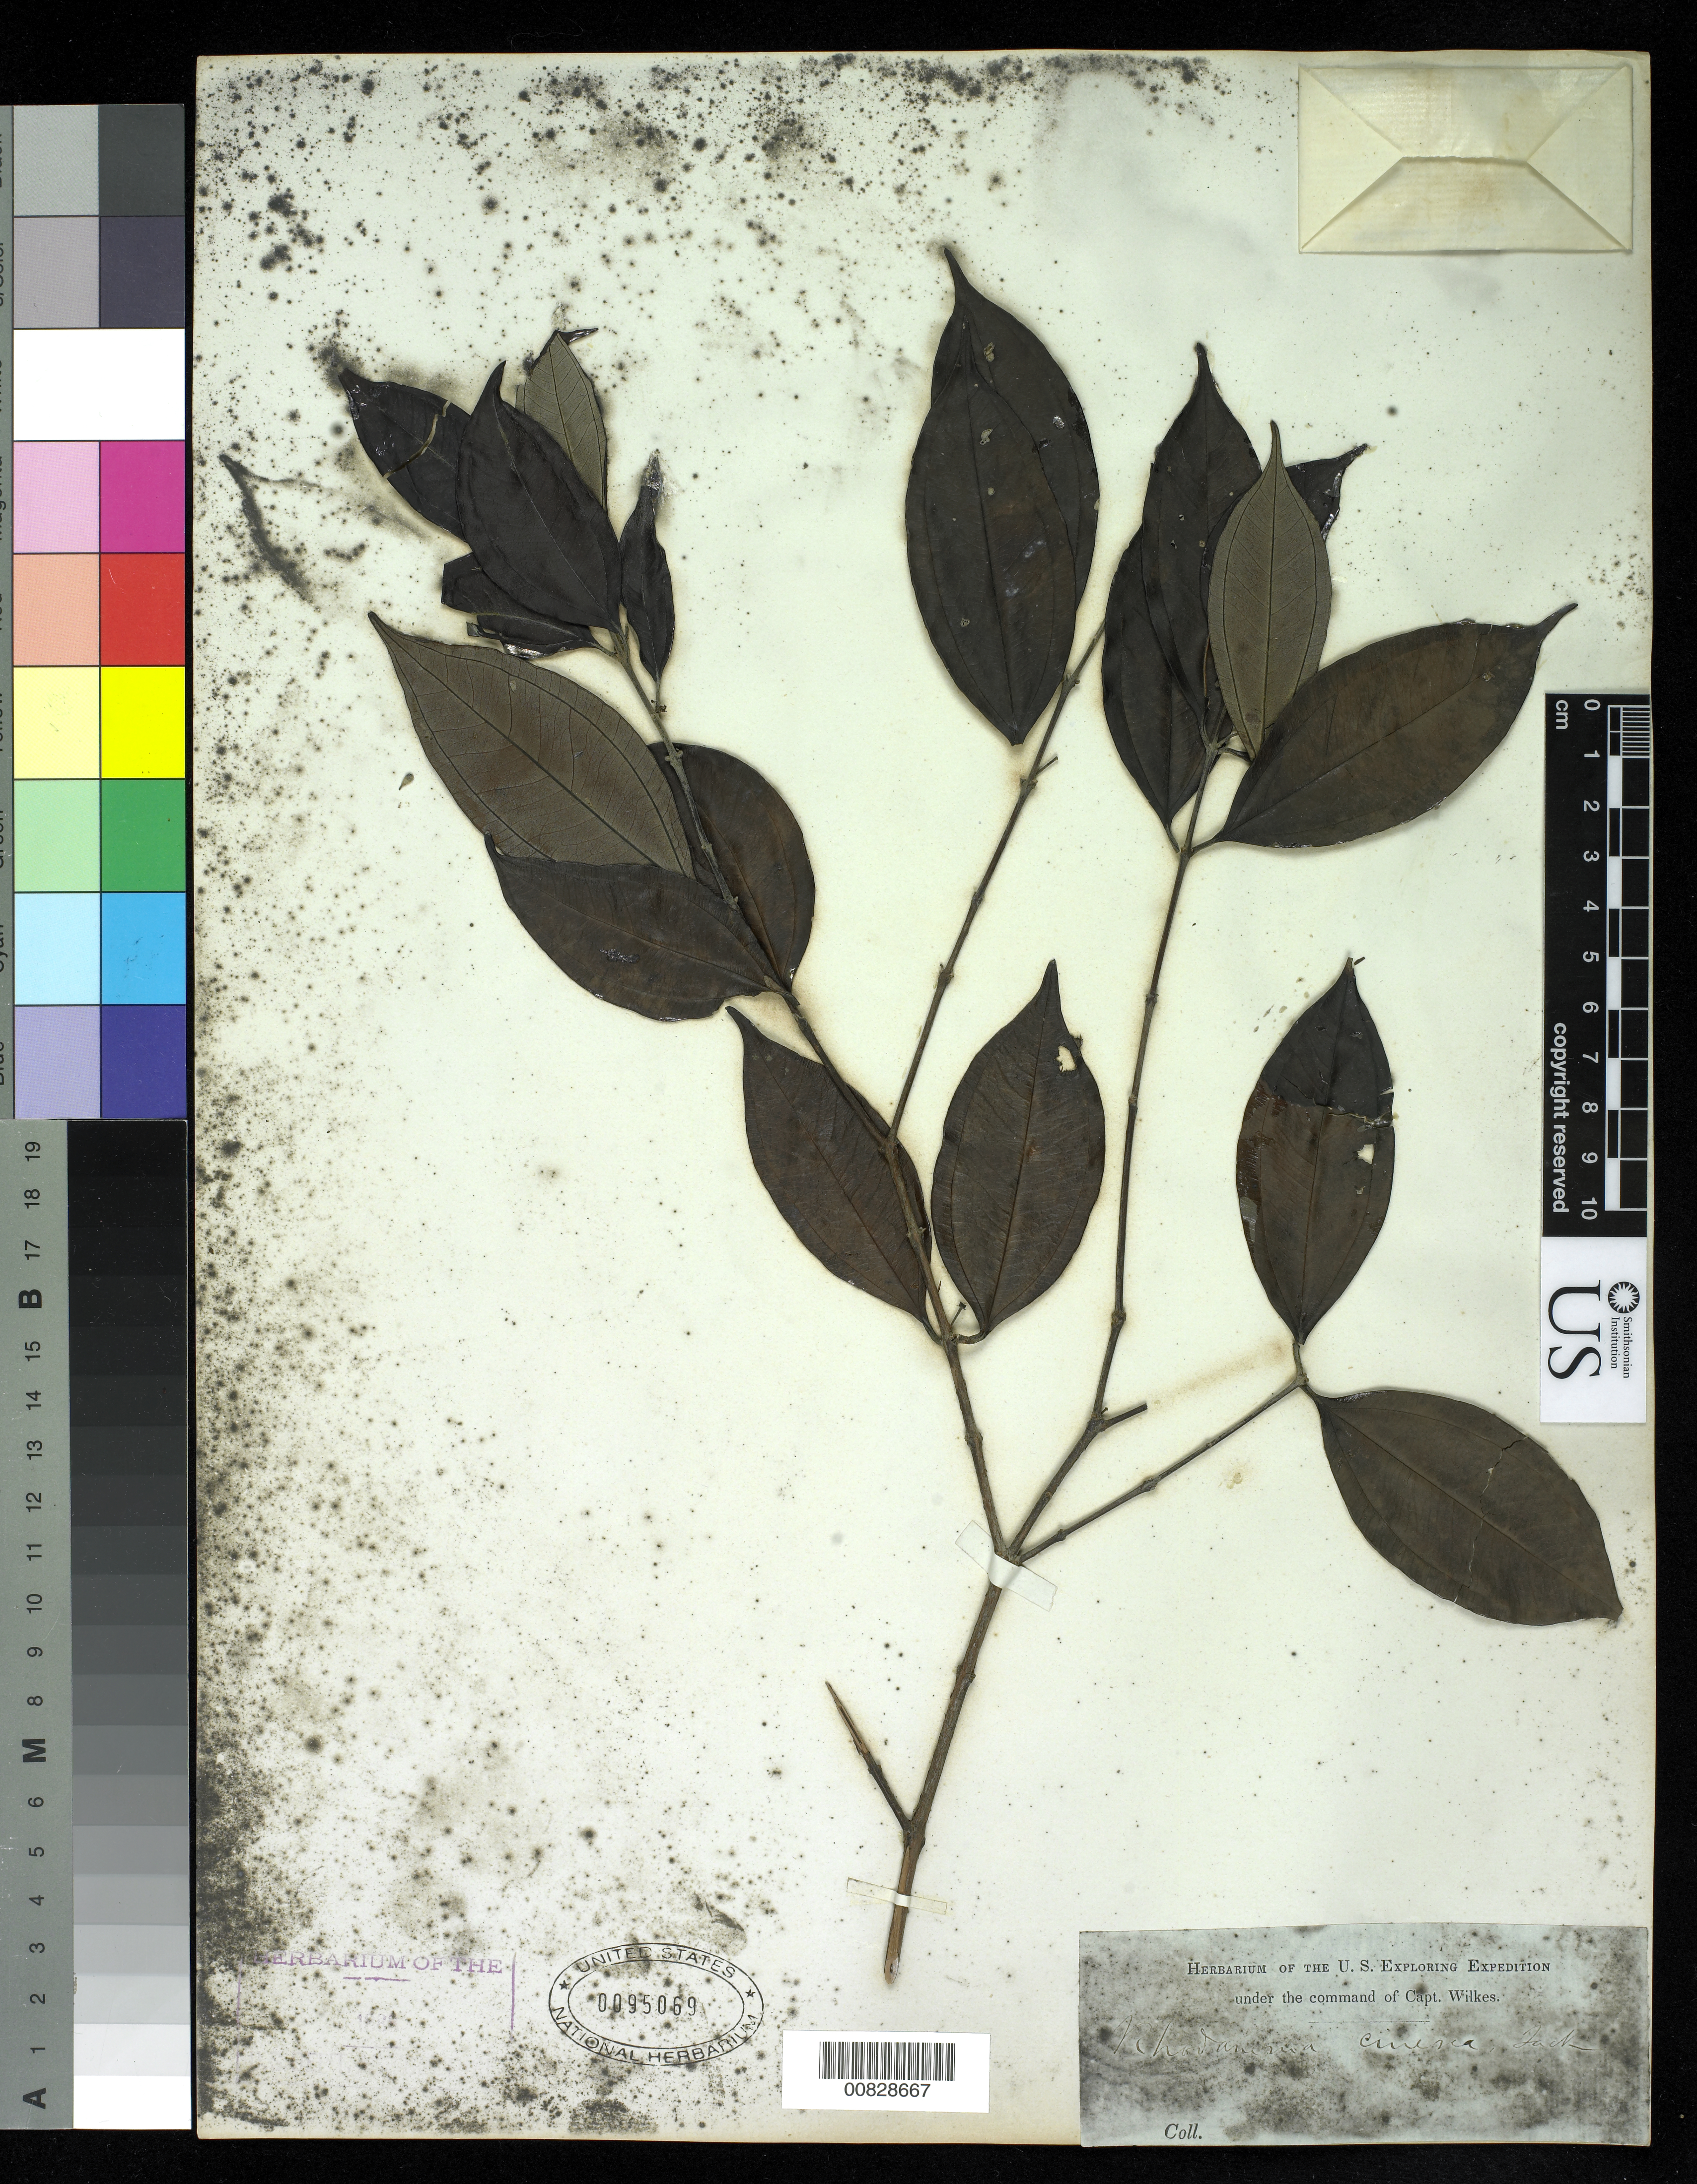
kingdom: Plantae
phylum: Tracheophyta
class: Magnoliopsida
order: Myrtales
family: Myrtaceae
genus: Rhodamnia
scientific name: Rhodamnia cinerea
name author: Jack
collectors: Wilkes Explor. Exped.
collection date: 1838/1842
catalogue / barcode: US 95069